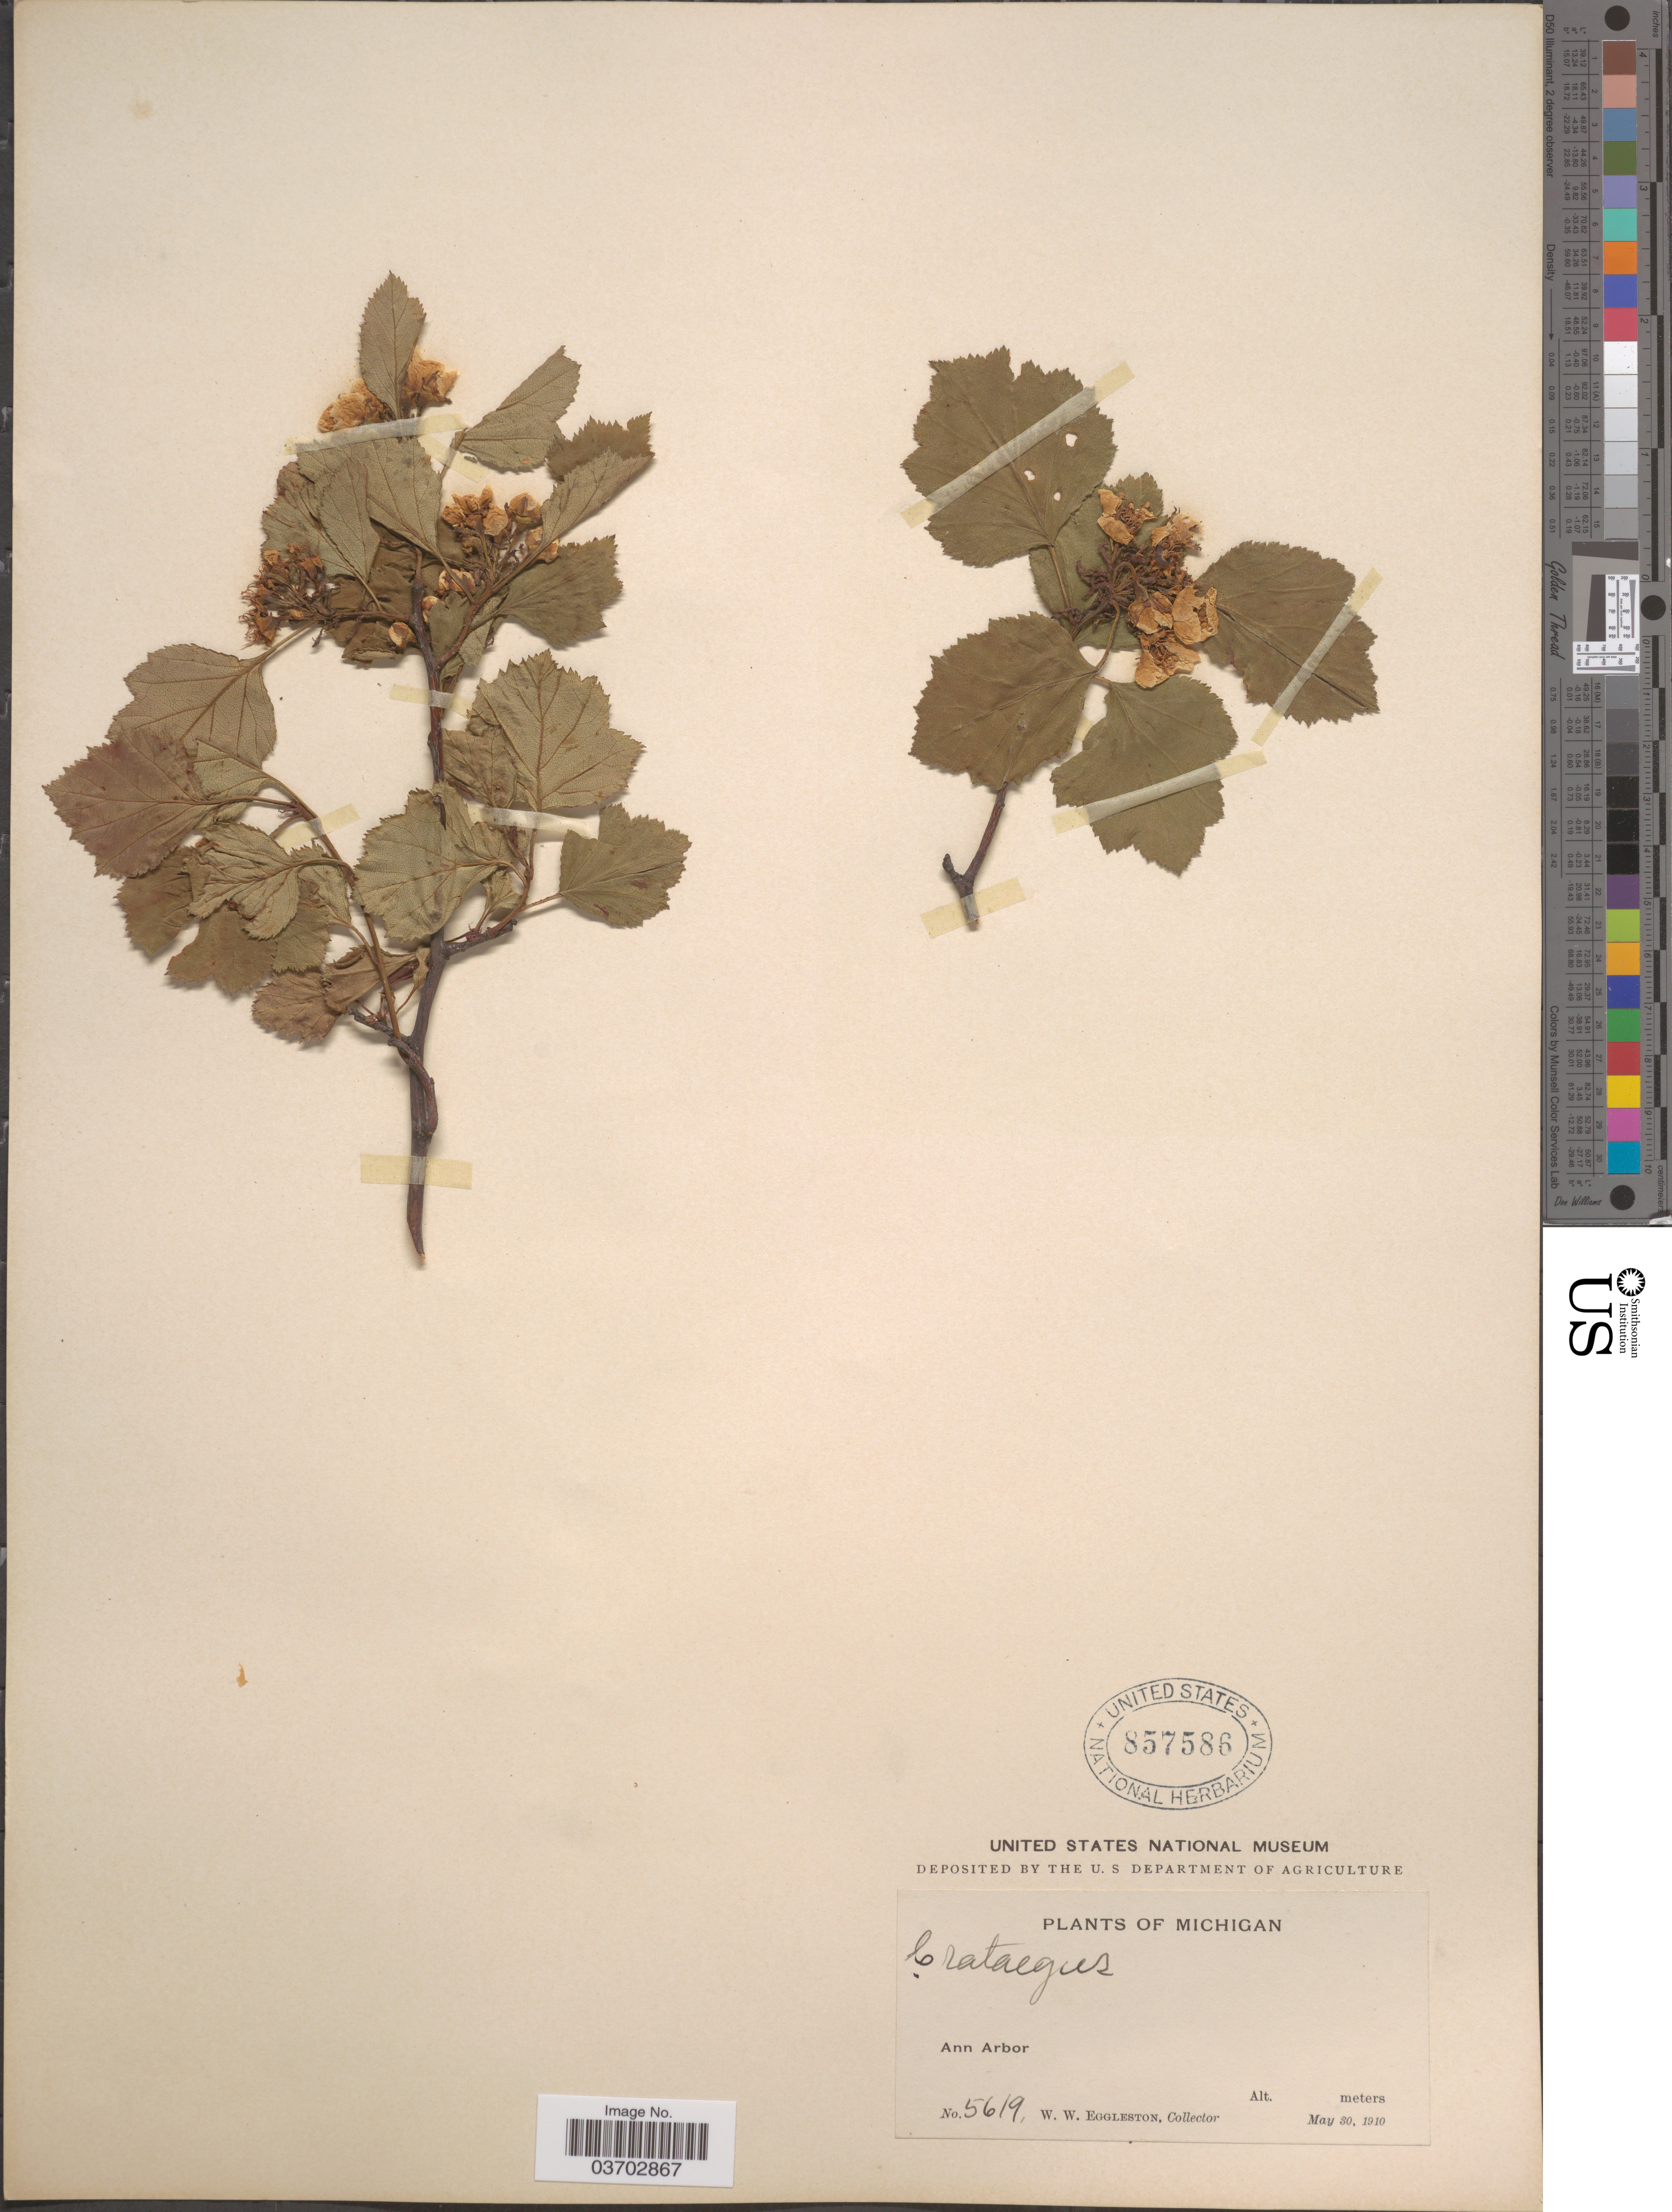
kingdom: Plantae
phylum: Tracheophyta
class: Magnoliopsida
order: Rosales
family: Rosaceae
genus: Crataegus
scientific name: Crataegus sp.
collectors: W. W. Eggleston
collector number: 5619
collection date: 1910-05-30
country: United States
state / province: Michigan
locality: Ann Arbor.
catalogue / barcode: US 857586